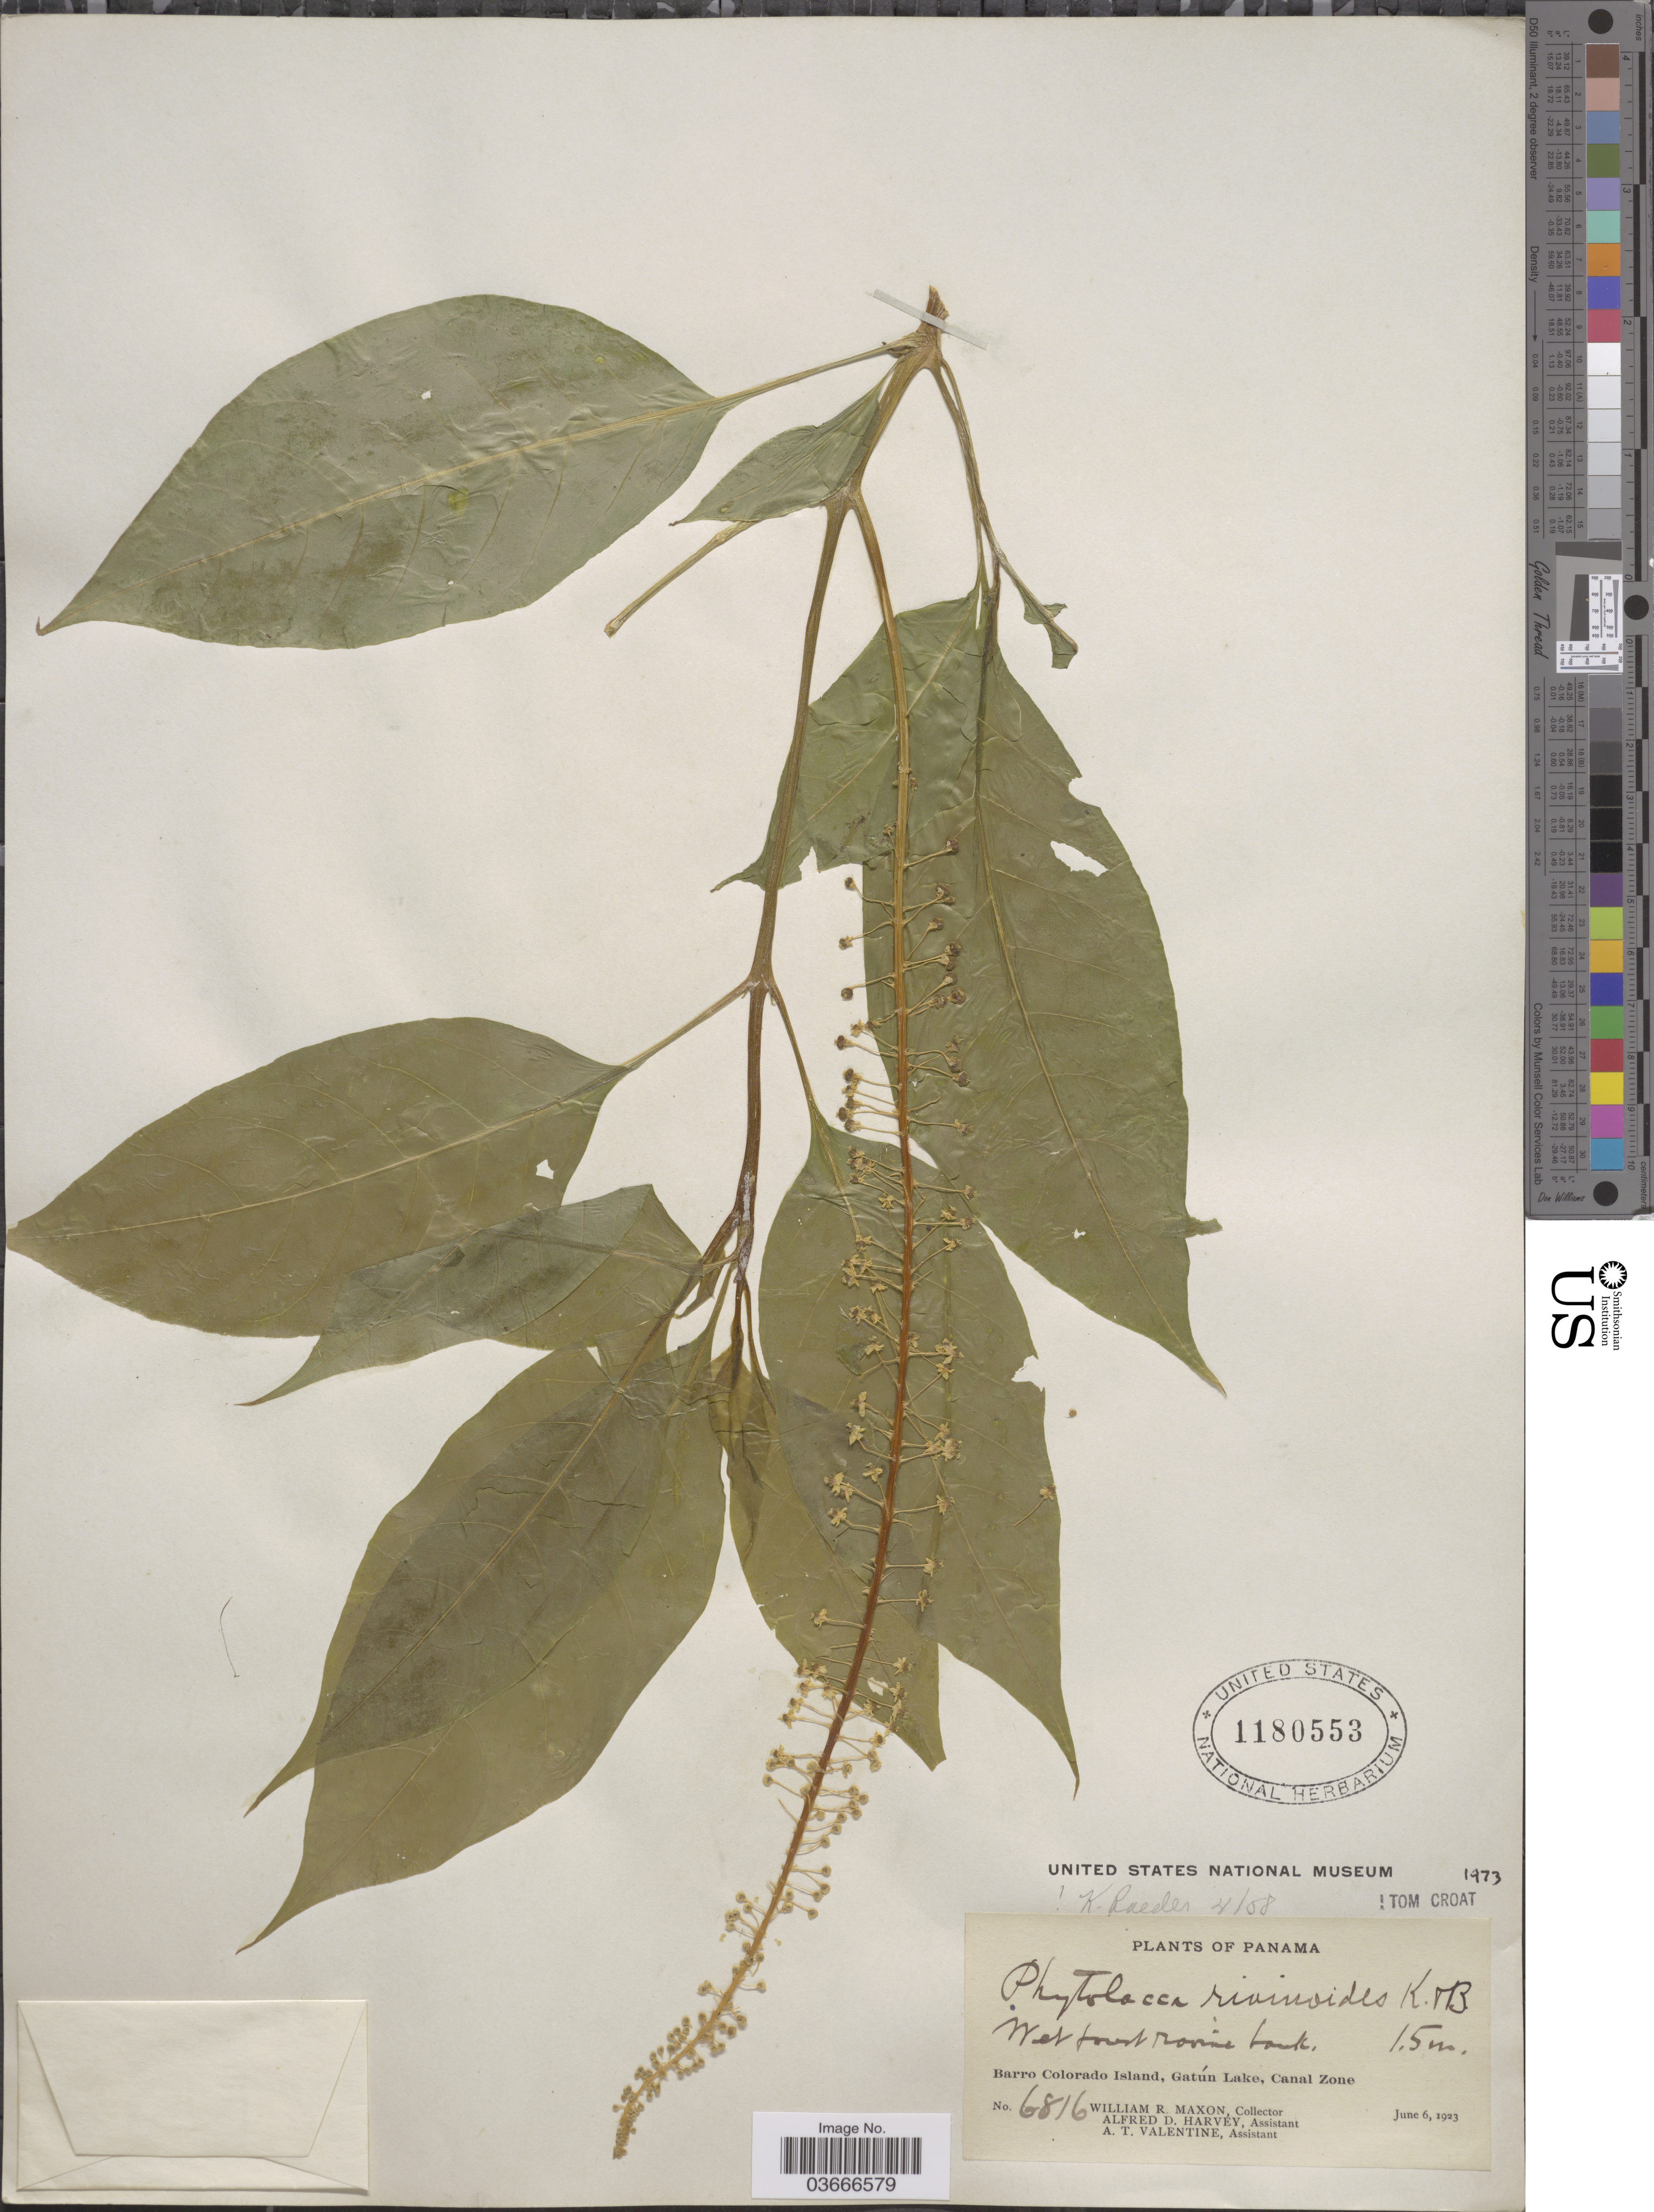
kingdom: Plantae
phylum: Tracheophyta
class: Magnoliopsida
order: Caryophyllales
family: Phytolaccaceae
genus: Phytolacca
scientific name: Phytolacca rivinoides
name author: Kunth & C.D. Bouché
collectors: W. R. Maxon, A. D. Harvey & A. Valentine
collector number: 6816*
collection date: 1923-06-06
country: Panama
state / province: Panamá Oeste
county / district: Canal Zone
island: Barro Colorado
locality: Barro Colorado Island, Gatún Lake, Canal Zone.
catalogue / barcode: US 1180553